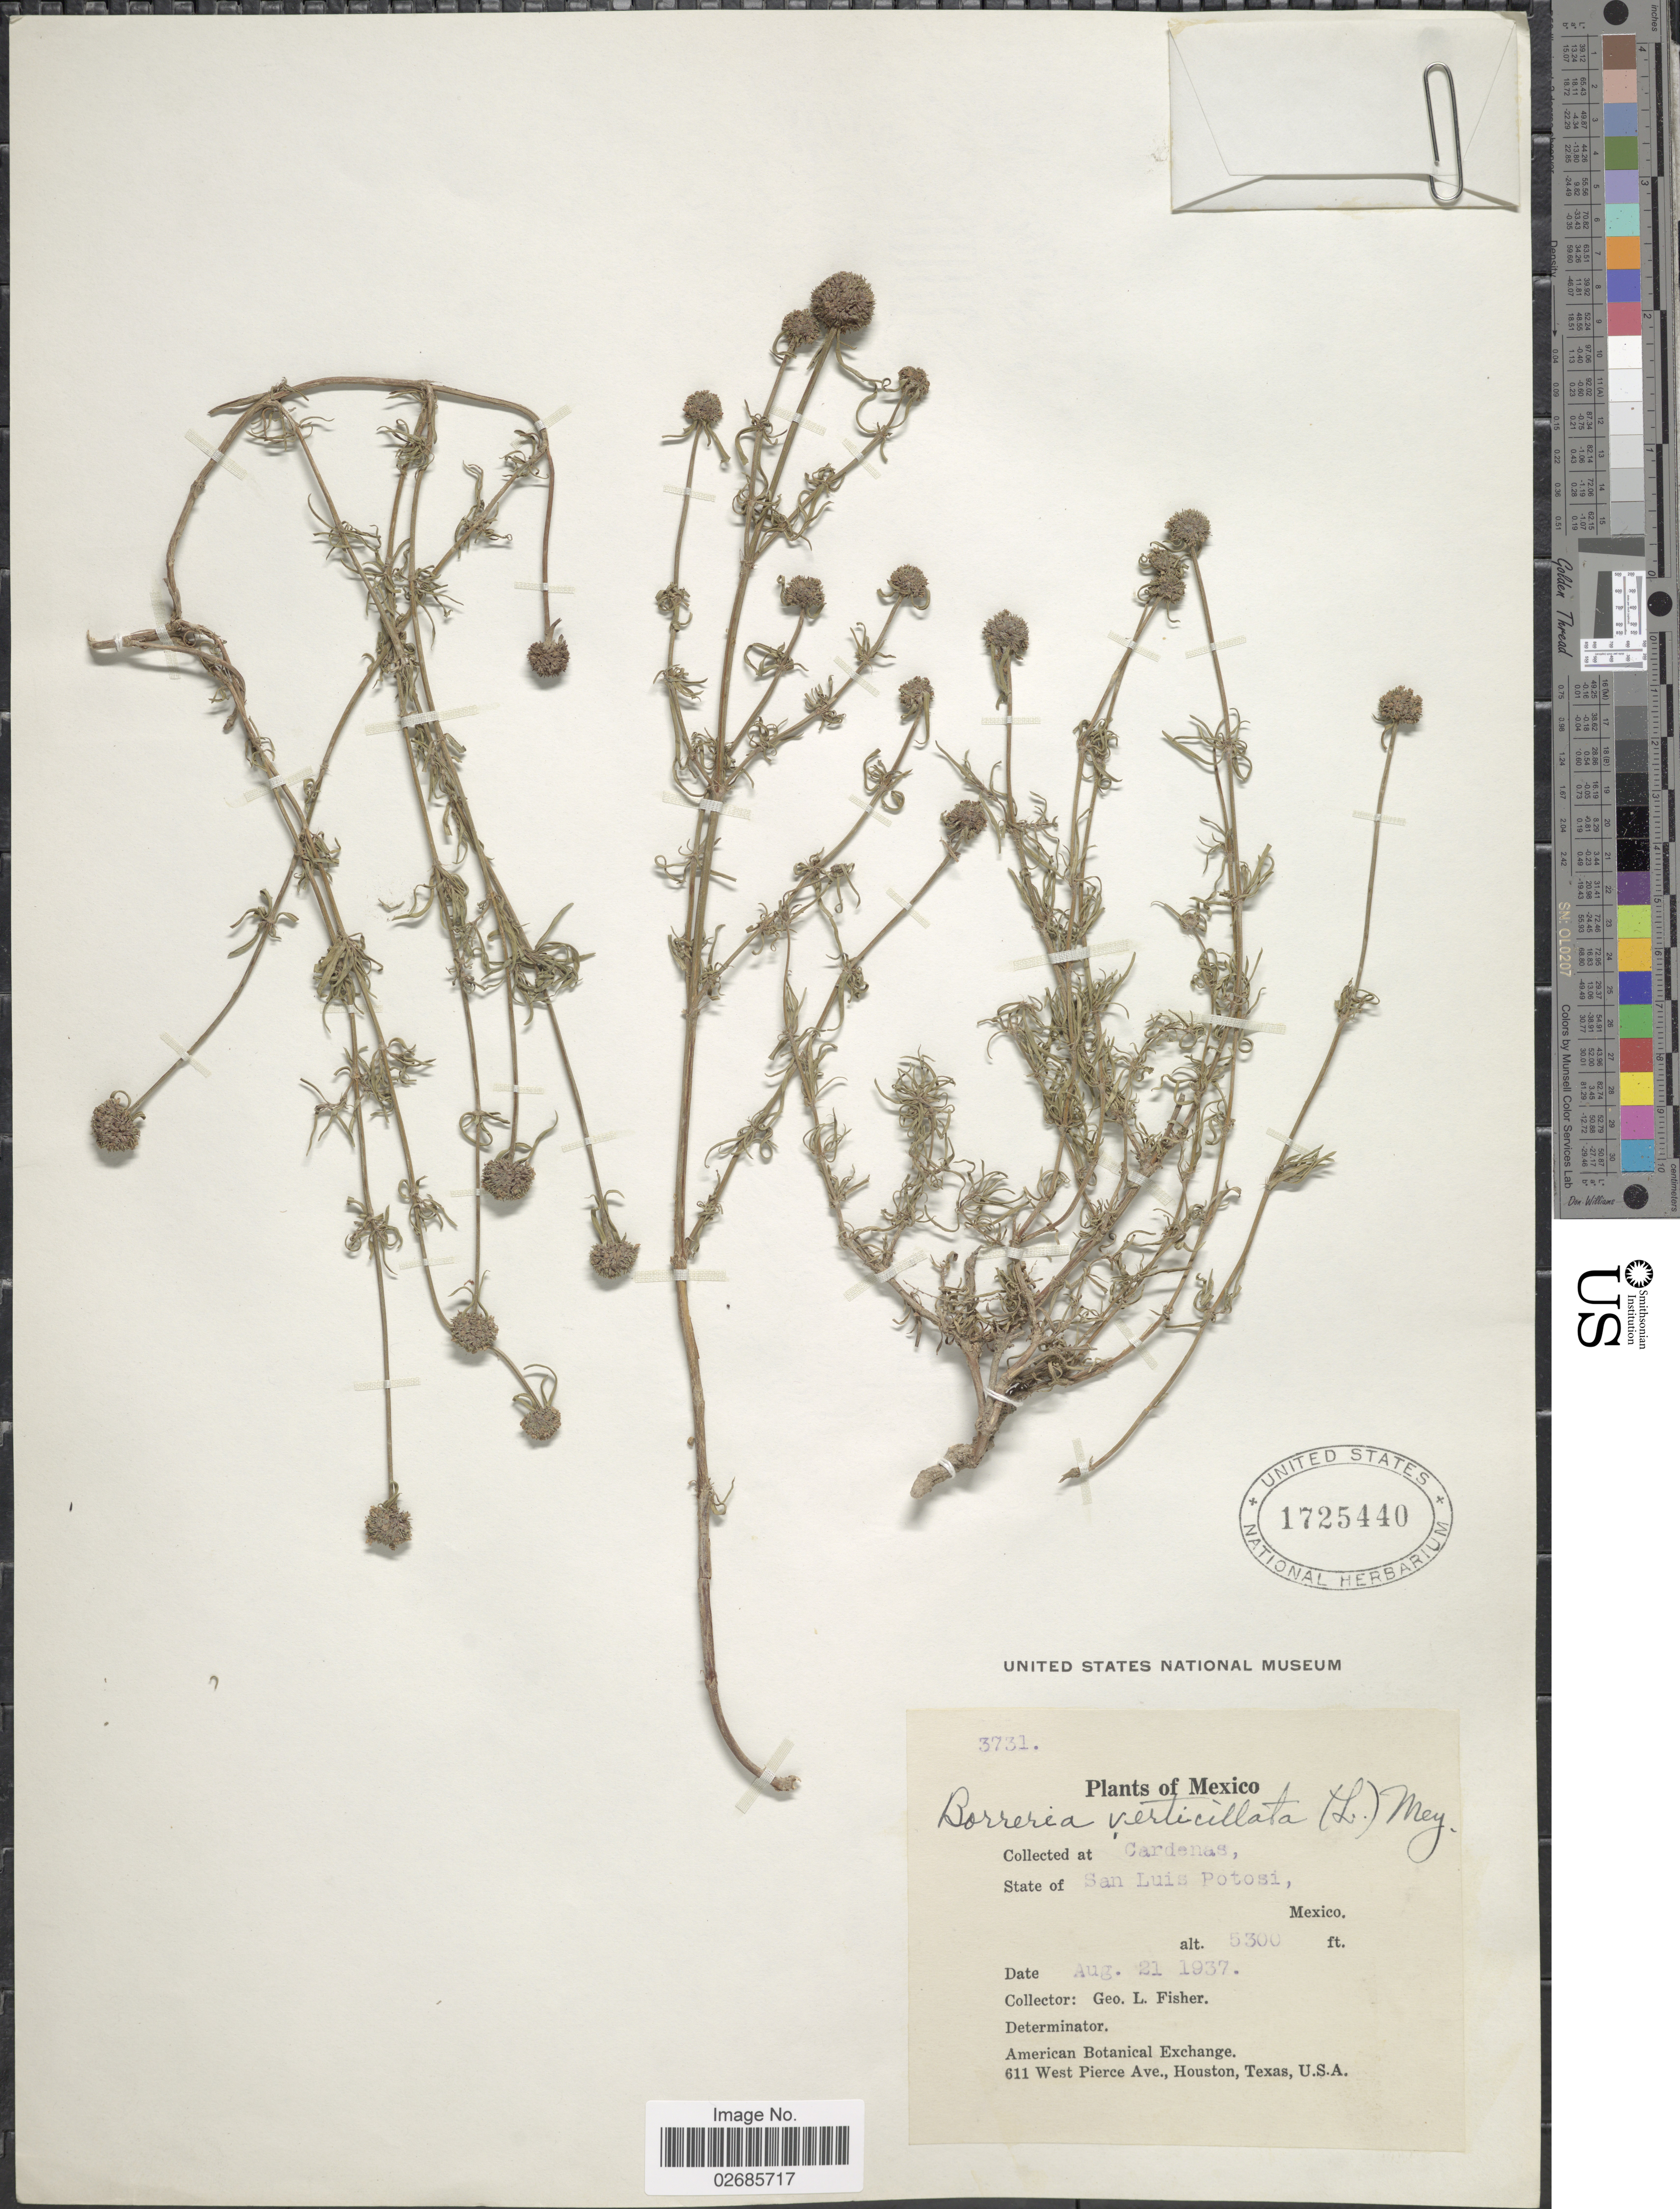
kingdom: Plantae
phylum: Tracheophyta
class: Magnoliopsida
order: Gentianales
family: Rubiaceae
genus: Borreria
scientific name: Borreria verticillata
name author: (L.) G. Mey.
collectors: G. L. Fisher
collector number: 3731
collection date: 1937-08-21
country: Mexico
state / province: San Luis Potosí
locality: Cardenas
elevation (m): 1615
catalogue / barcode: US 1725440